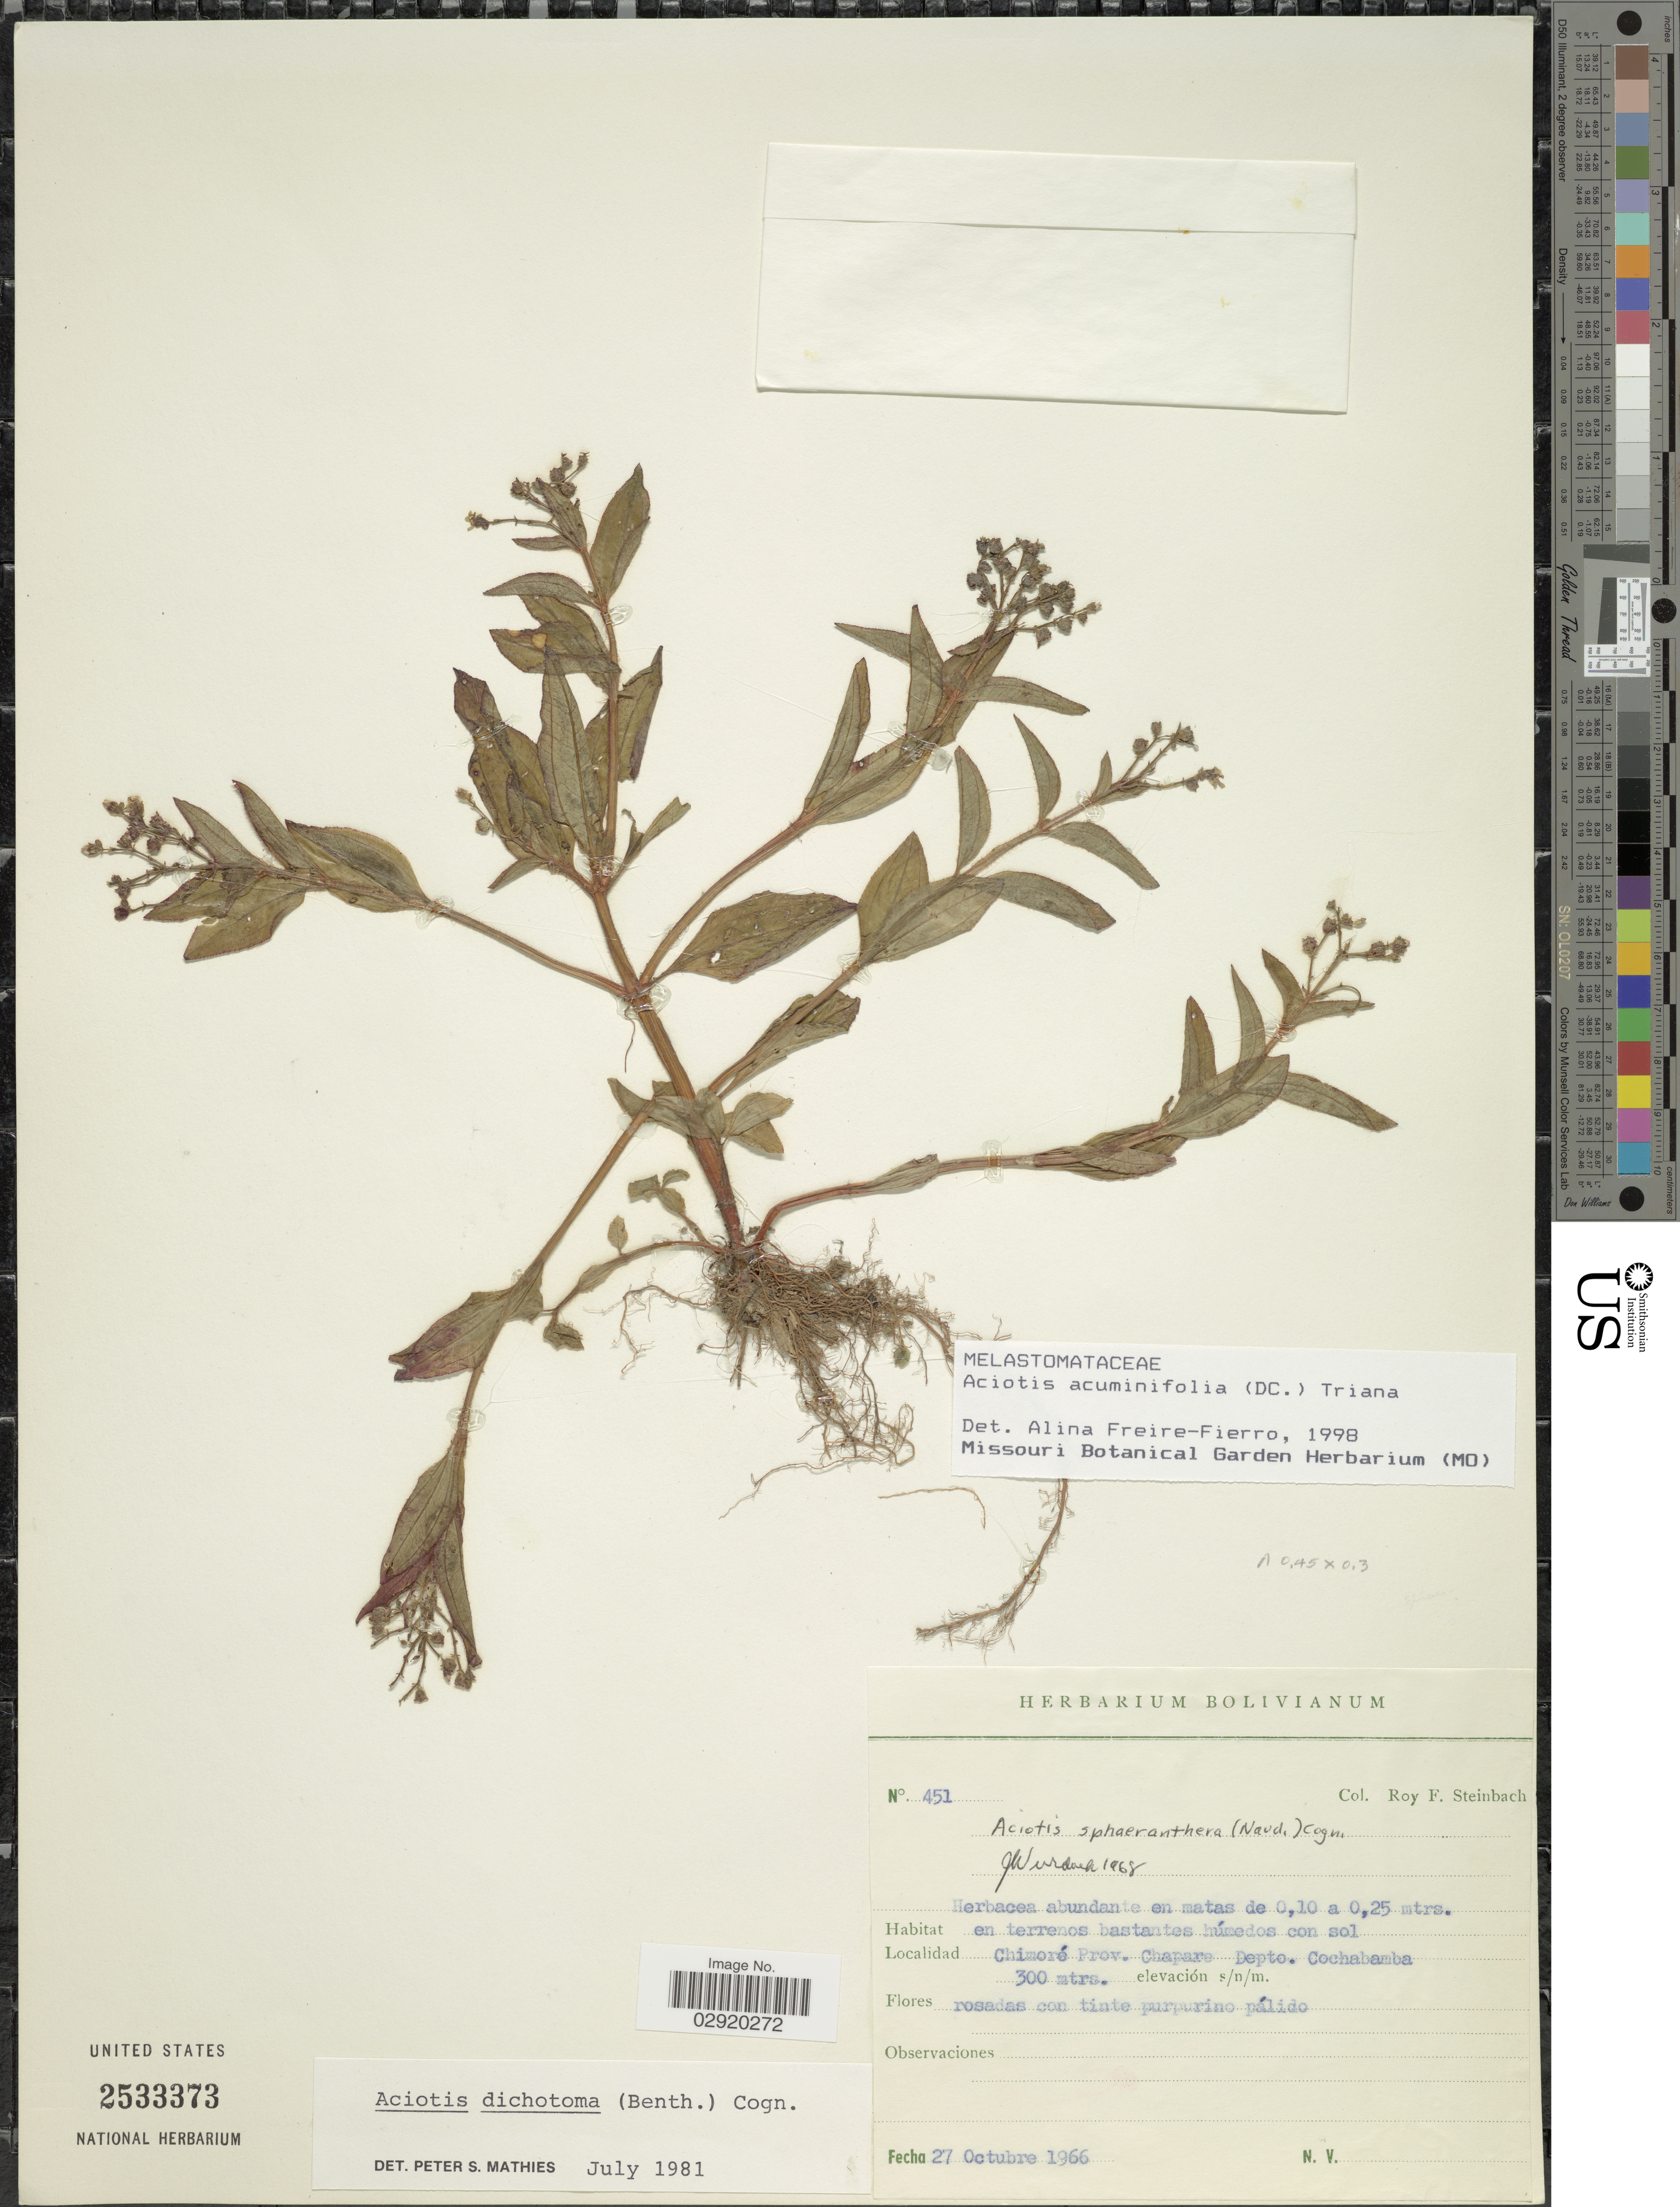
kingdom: Plantae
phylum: Tracheophyta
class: Magnoliopsida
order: Myrtales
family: Melastomataceae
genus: Aciotis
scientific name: Aciotis acuminifolia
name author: (Mart. ex DC.) Triana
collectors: R. F. Steinbach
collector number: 451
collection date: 1966-10-27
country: Bolivia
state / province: Cochabamba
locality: Chimoré Prov. Chapare Depto. Cochabamba.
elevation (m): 300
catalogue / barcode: US 2533373